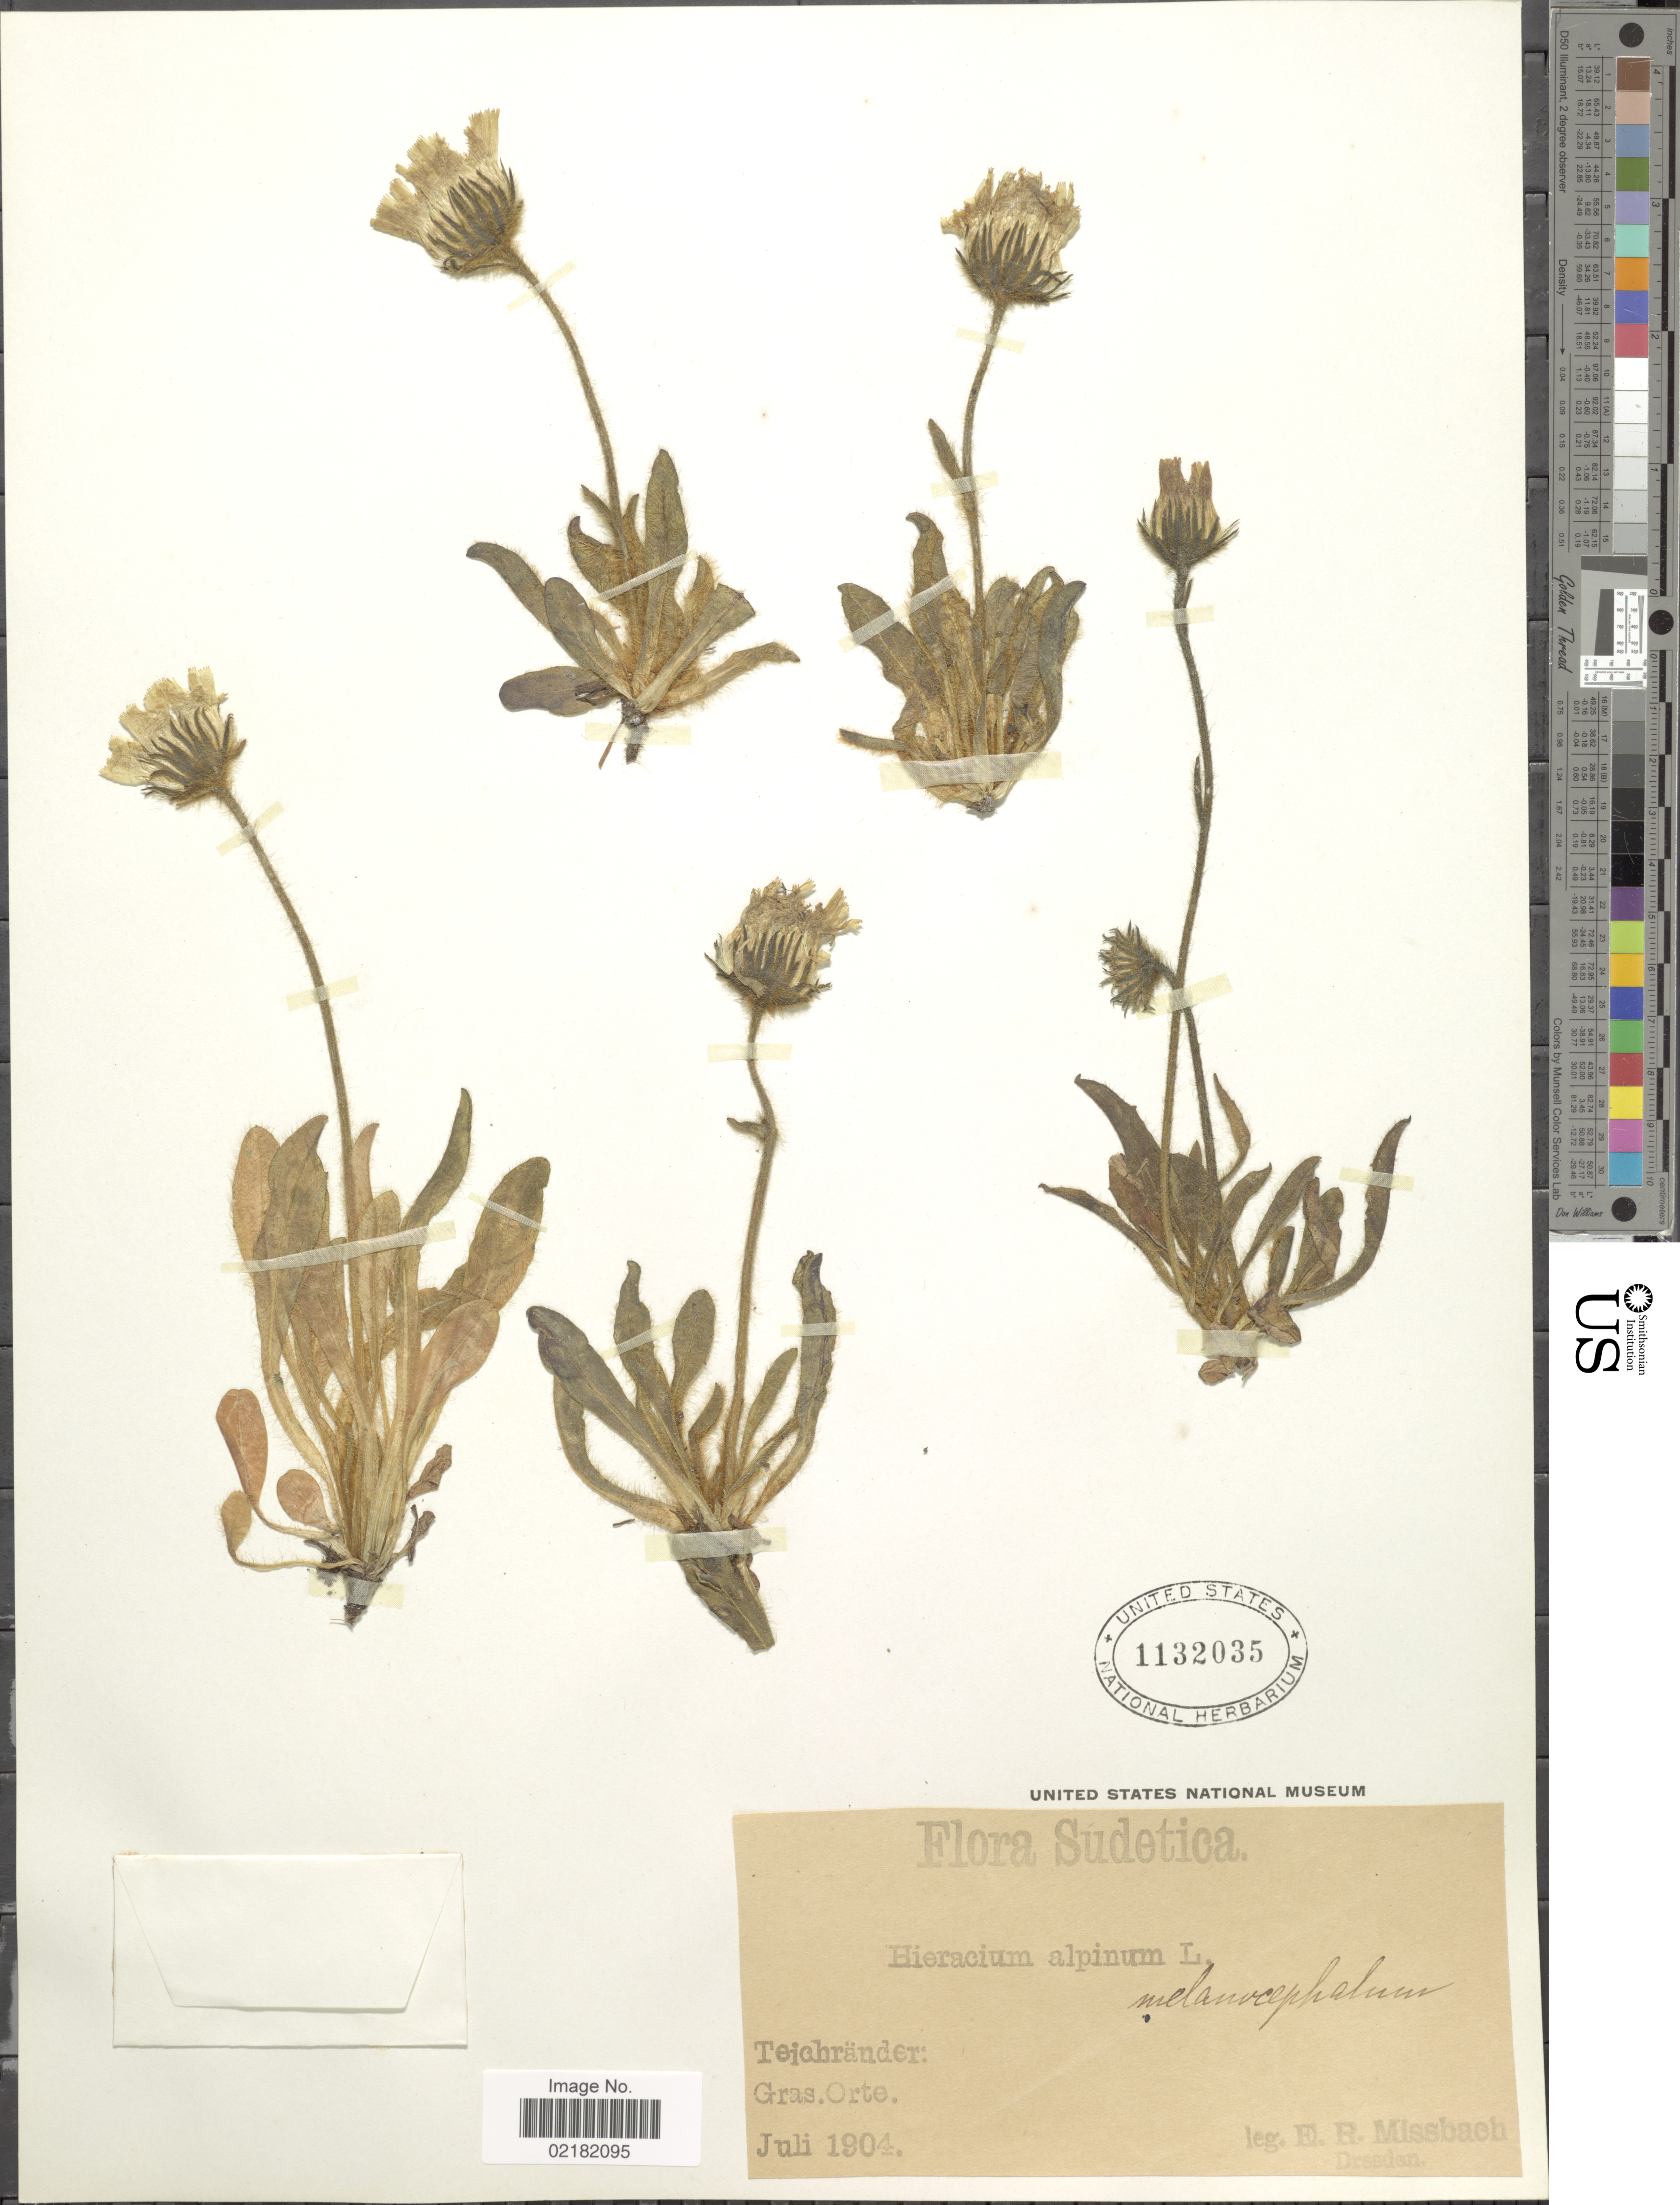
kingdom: Plantae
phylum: Tracheophyta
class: Magnoliopsida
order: Asterales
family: Asteraceae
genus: Hieracium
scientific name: Hieracium alpinum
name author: L.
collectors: E. Missbach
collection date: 1904-07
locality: Tejchrander: Gras. Orte.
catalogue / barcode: US 1132035